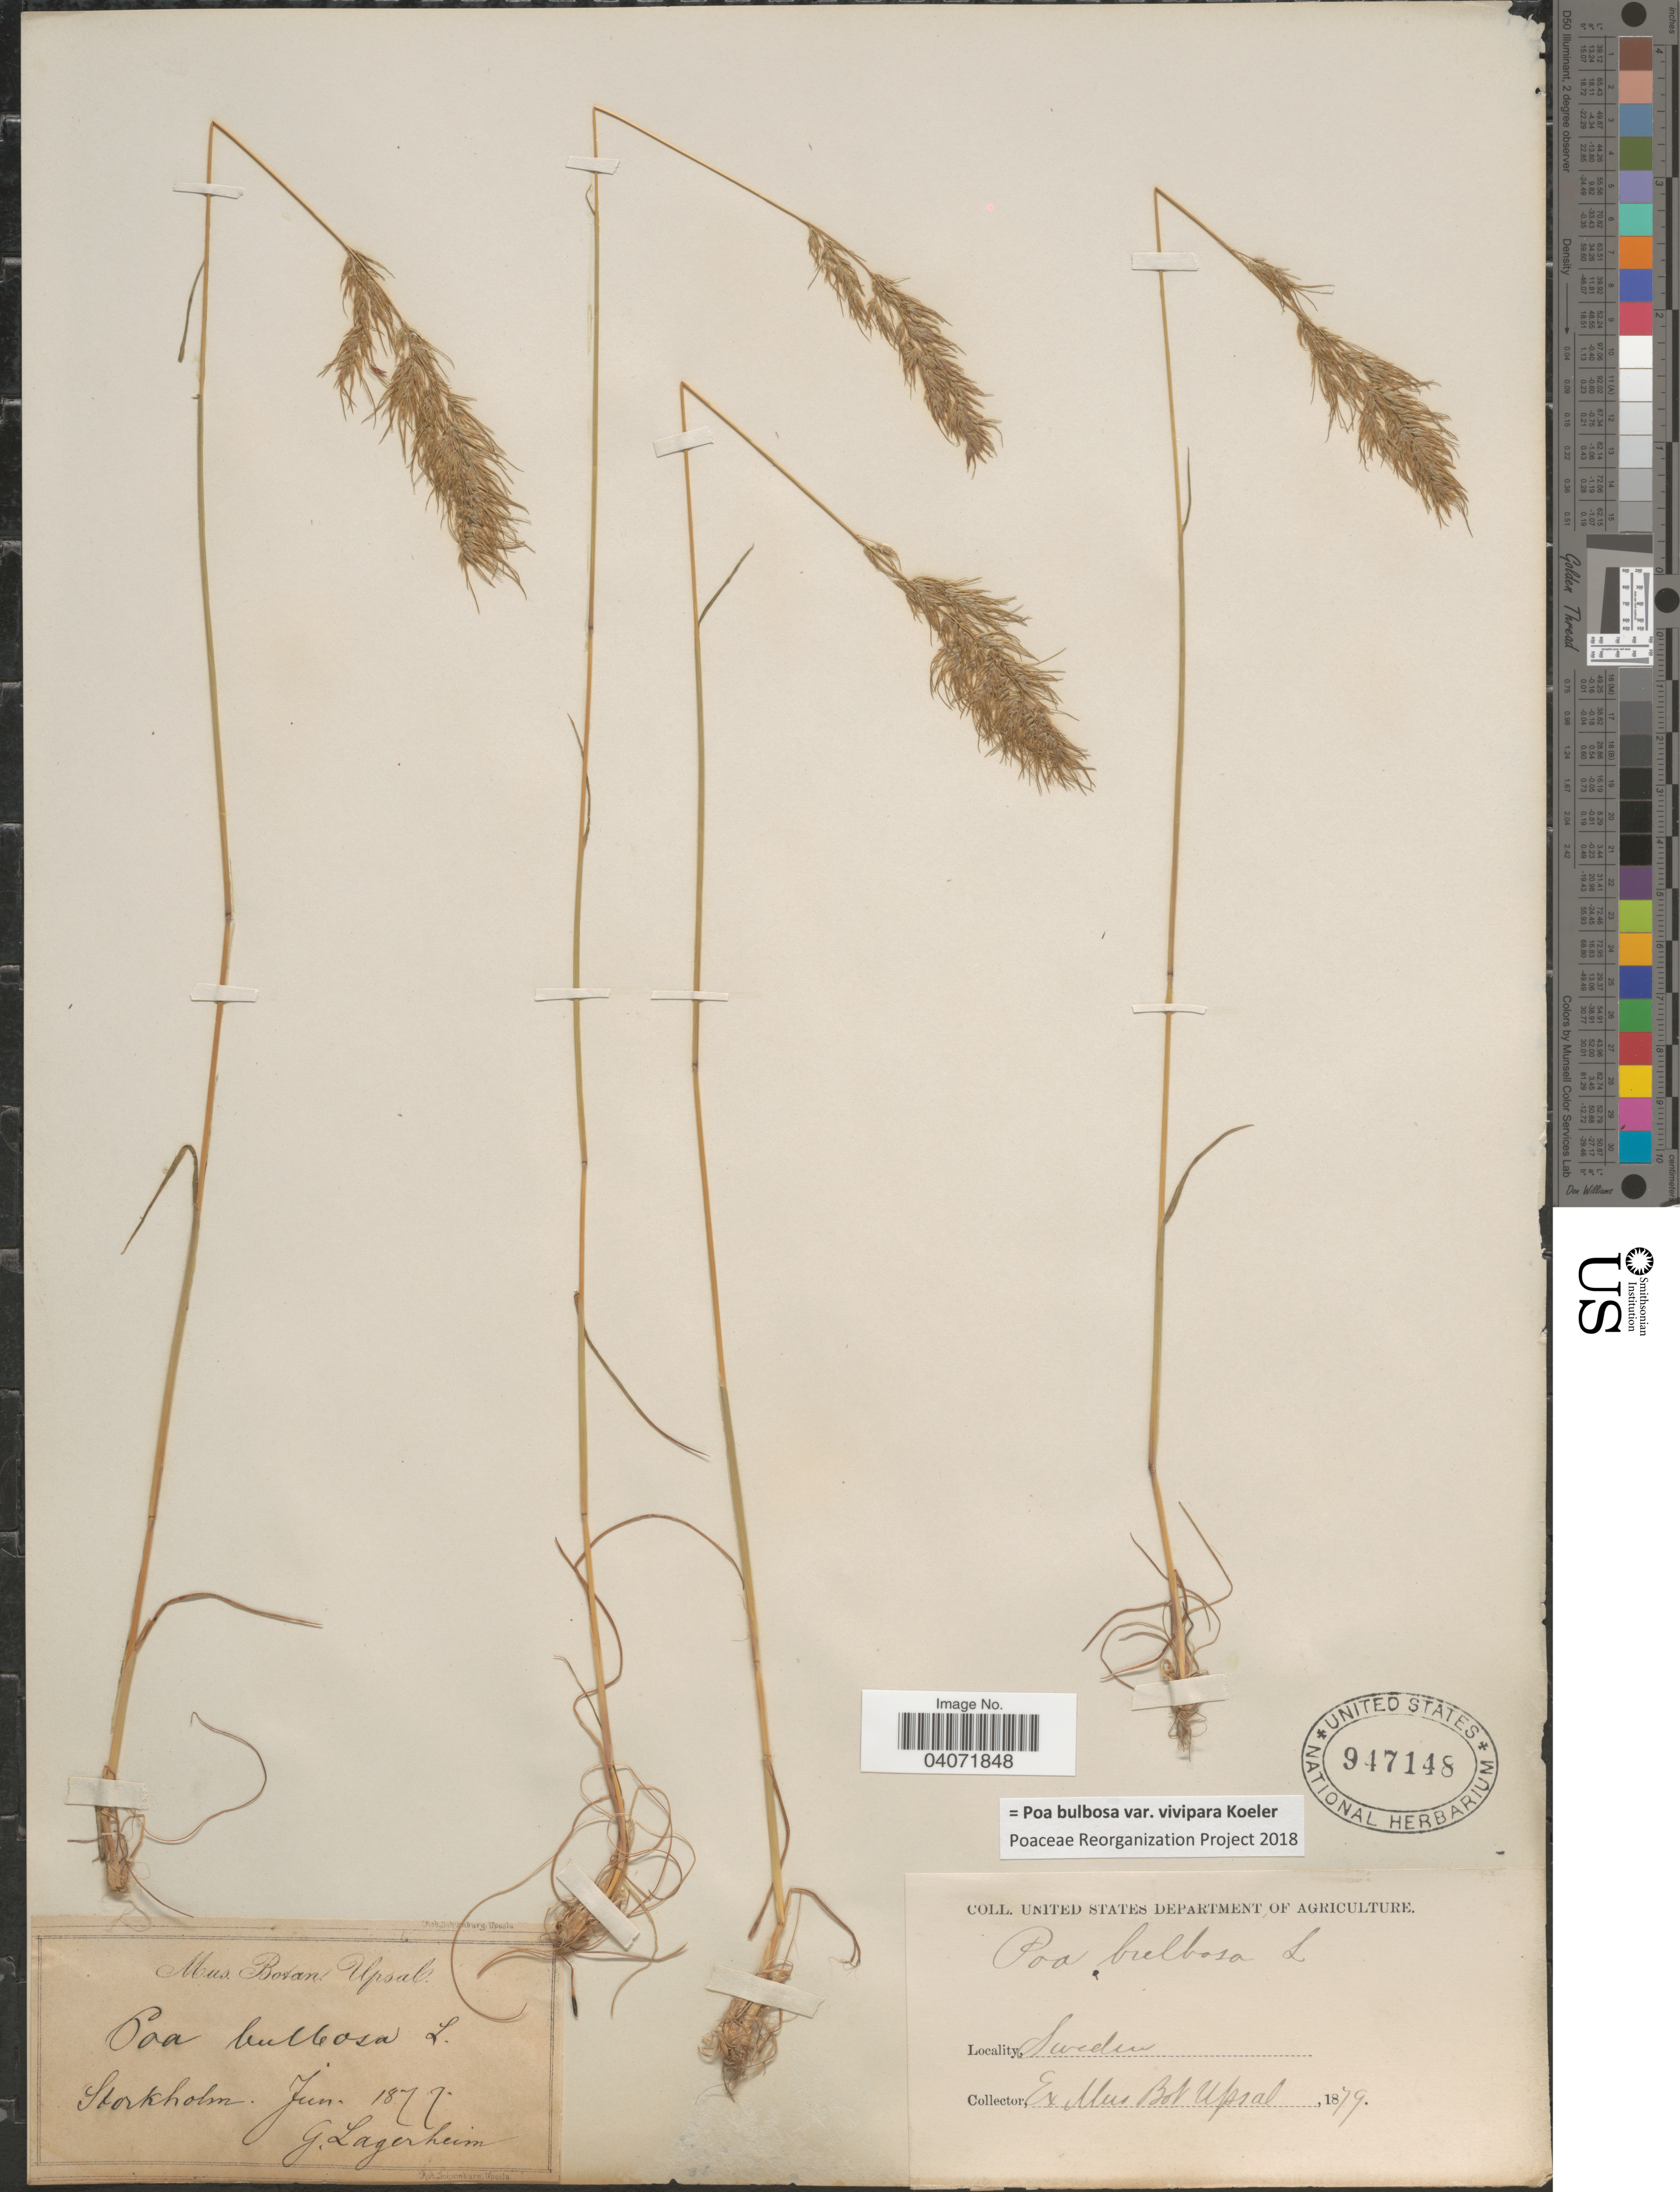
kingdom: Plantae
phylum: Tracheophyta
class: Liliopsida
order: Poales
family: Poaceae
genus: Poa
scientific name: Poa bulbosa subsp. bulbosa var. vivipara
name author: Koeler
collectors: G. Lagerheim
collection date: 1879-06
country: Sweden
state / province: Stockholm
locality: Stockholm.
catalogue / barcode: US 947148